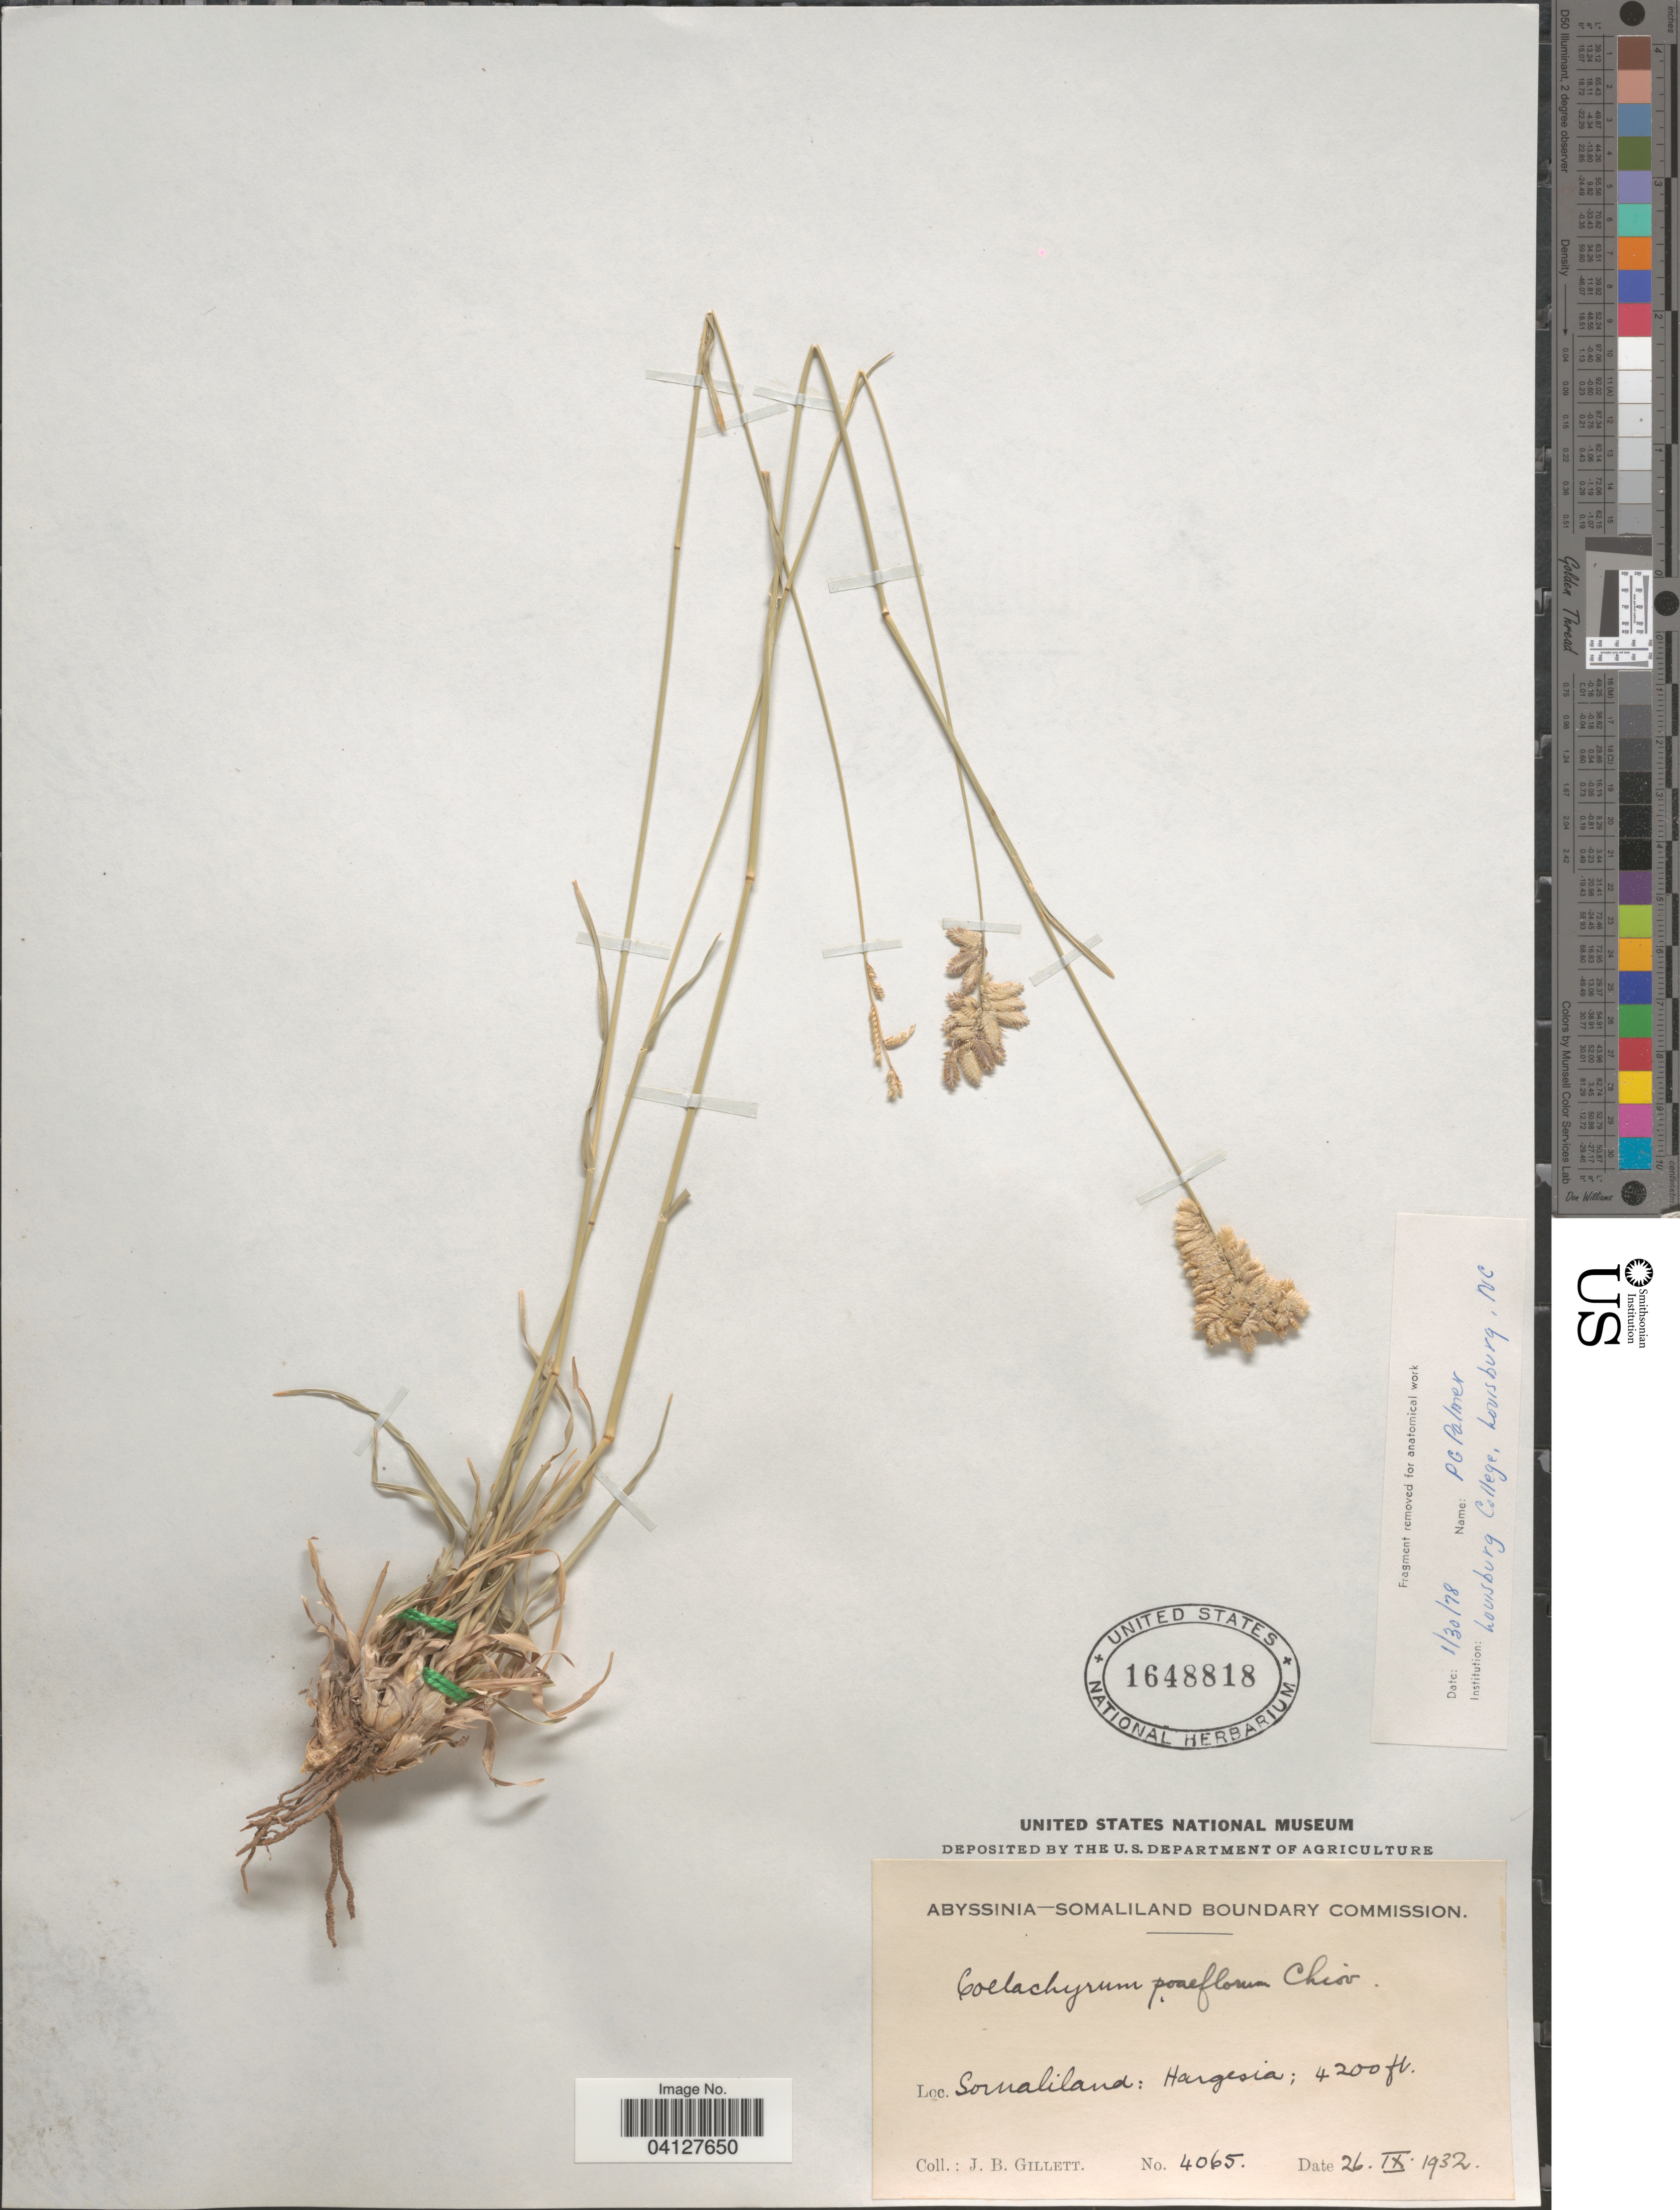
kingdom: Plantae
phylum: Tracheophyta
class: Liliopsida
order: Poales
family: Poaceae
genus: Coelachyrum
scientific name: Coelachyrum poiflorum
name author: Chiov.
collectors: J. B. Gillett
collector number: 4065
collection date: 1932-09-26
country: Somalia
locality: Somaliland: Hargesia.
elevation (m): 1280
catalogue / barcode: US 1648818